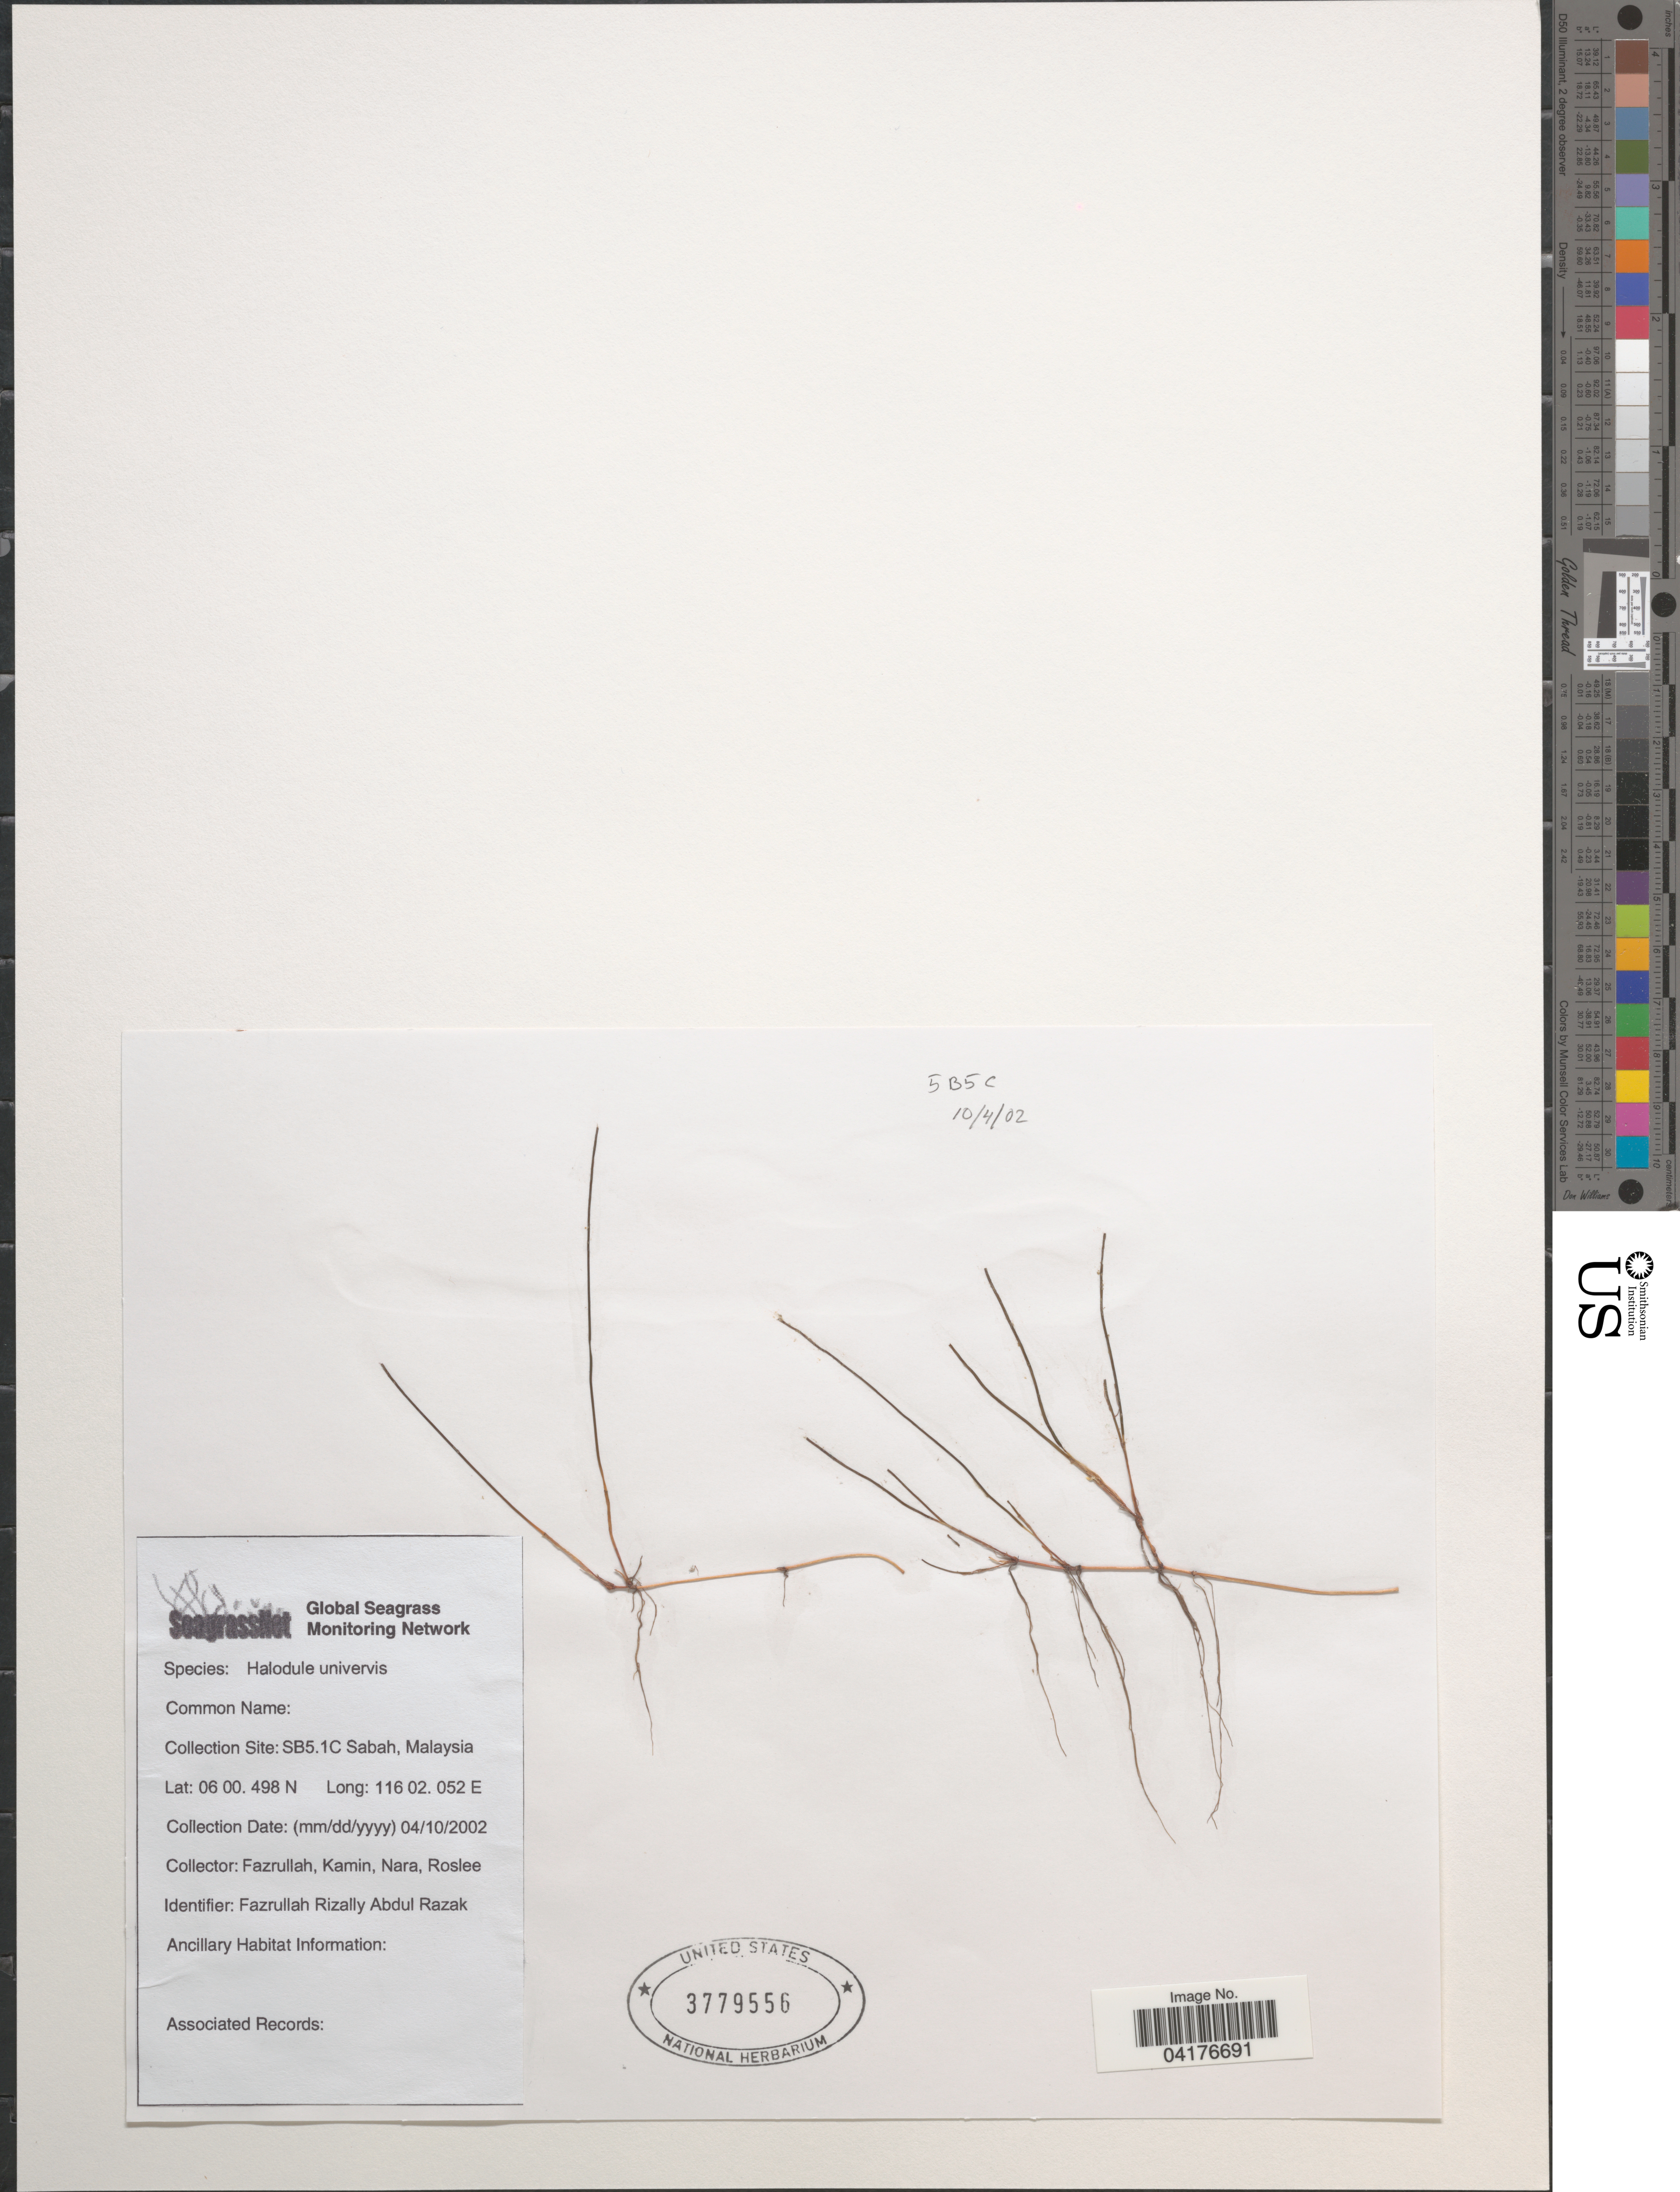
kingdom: Plantae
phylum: Tracheophyta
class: Liliopsida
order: Alismatales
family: Cymodoceaceae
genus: Halodule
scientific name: Halodule uninervis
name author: (Forssk.) Asch.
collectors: Fazrullah, Kamin, Nara & Roslee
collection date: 2002-04-10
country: Malaysia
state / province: Sabah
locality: SB5.1C.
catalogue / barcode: US 3779556